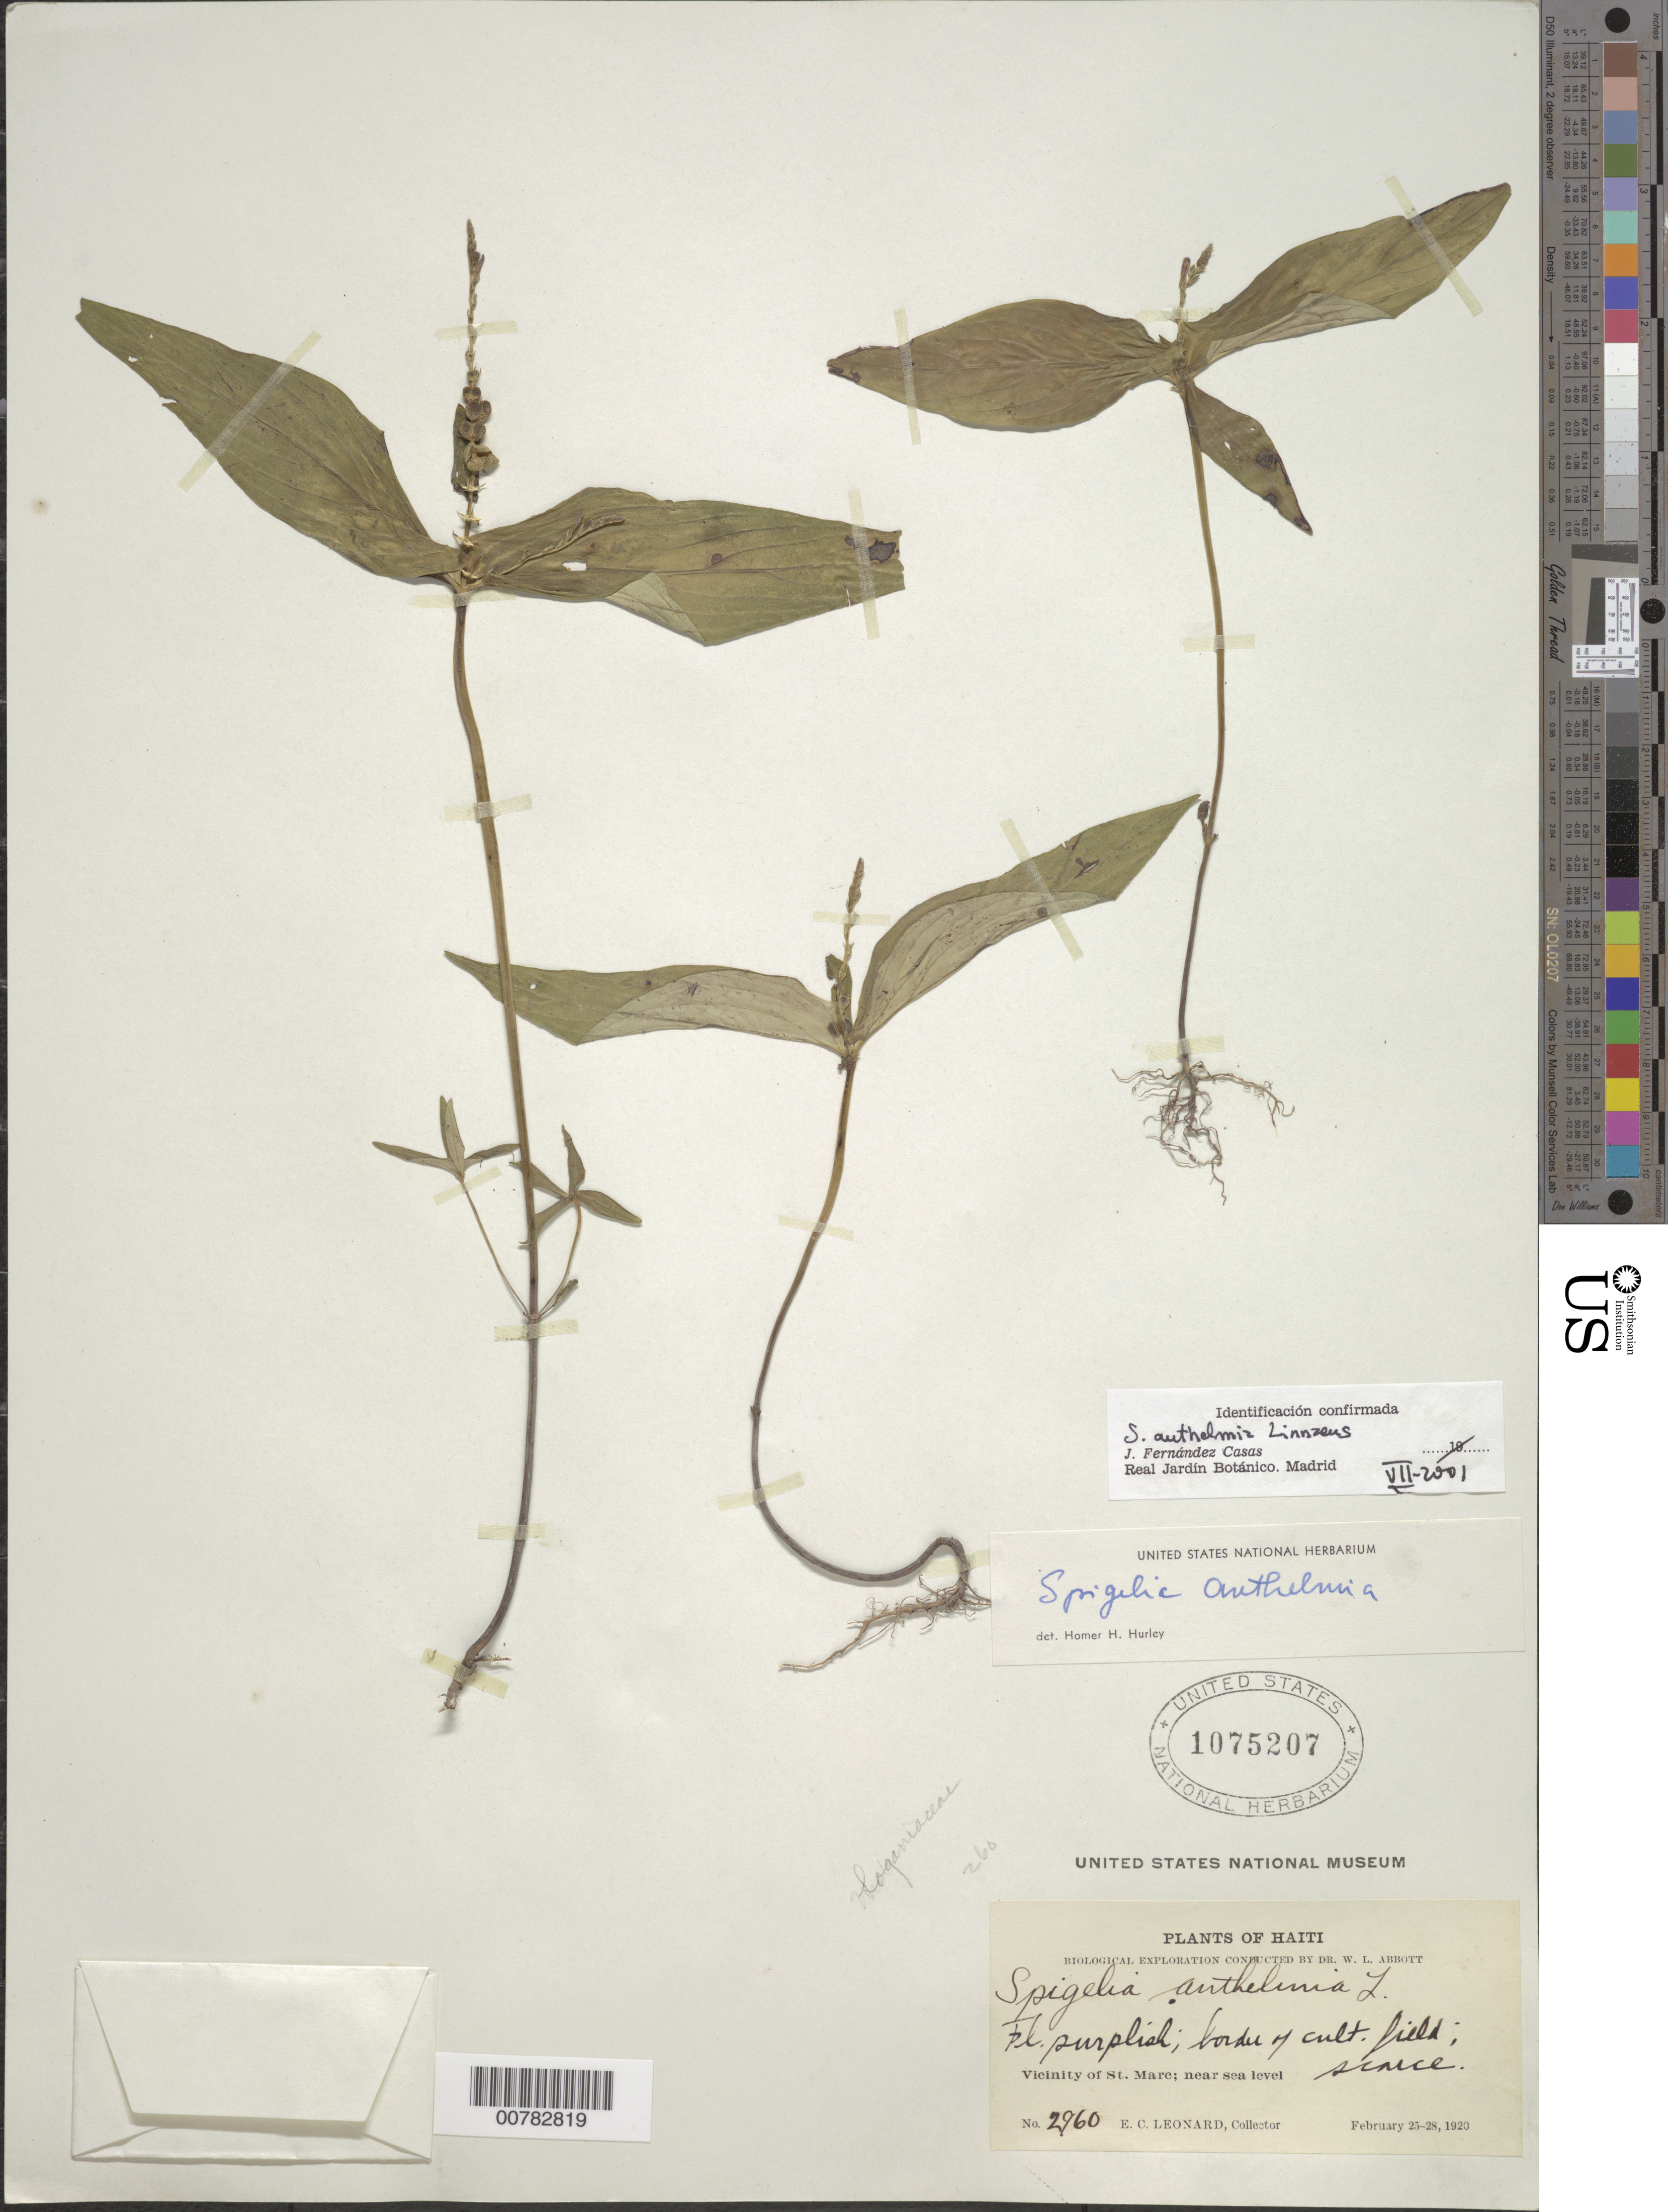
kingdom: Plantae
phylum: Tracheophyta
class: Magnoliopsida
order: Gentianales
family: Loganiaceae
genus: Spigelia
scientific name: Spigelia anthelmia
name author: L.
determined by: Casas, J. F.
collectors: E. C. Leonard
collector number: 2960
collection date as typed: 25 Feb 1920 28 Feb 1920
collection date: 1920-02-25/1920-02-28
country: Haiti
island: Hispaniola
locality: Vicinity of St. Marc, near sea level.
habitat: Border of cultivated fields.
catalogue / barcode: US 1075207